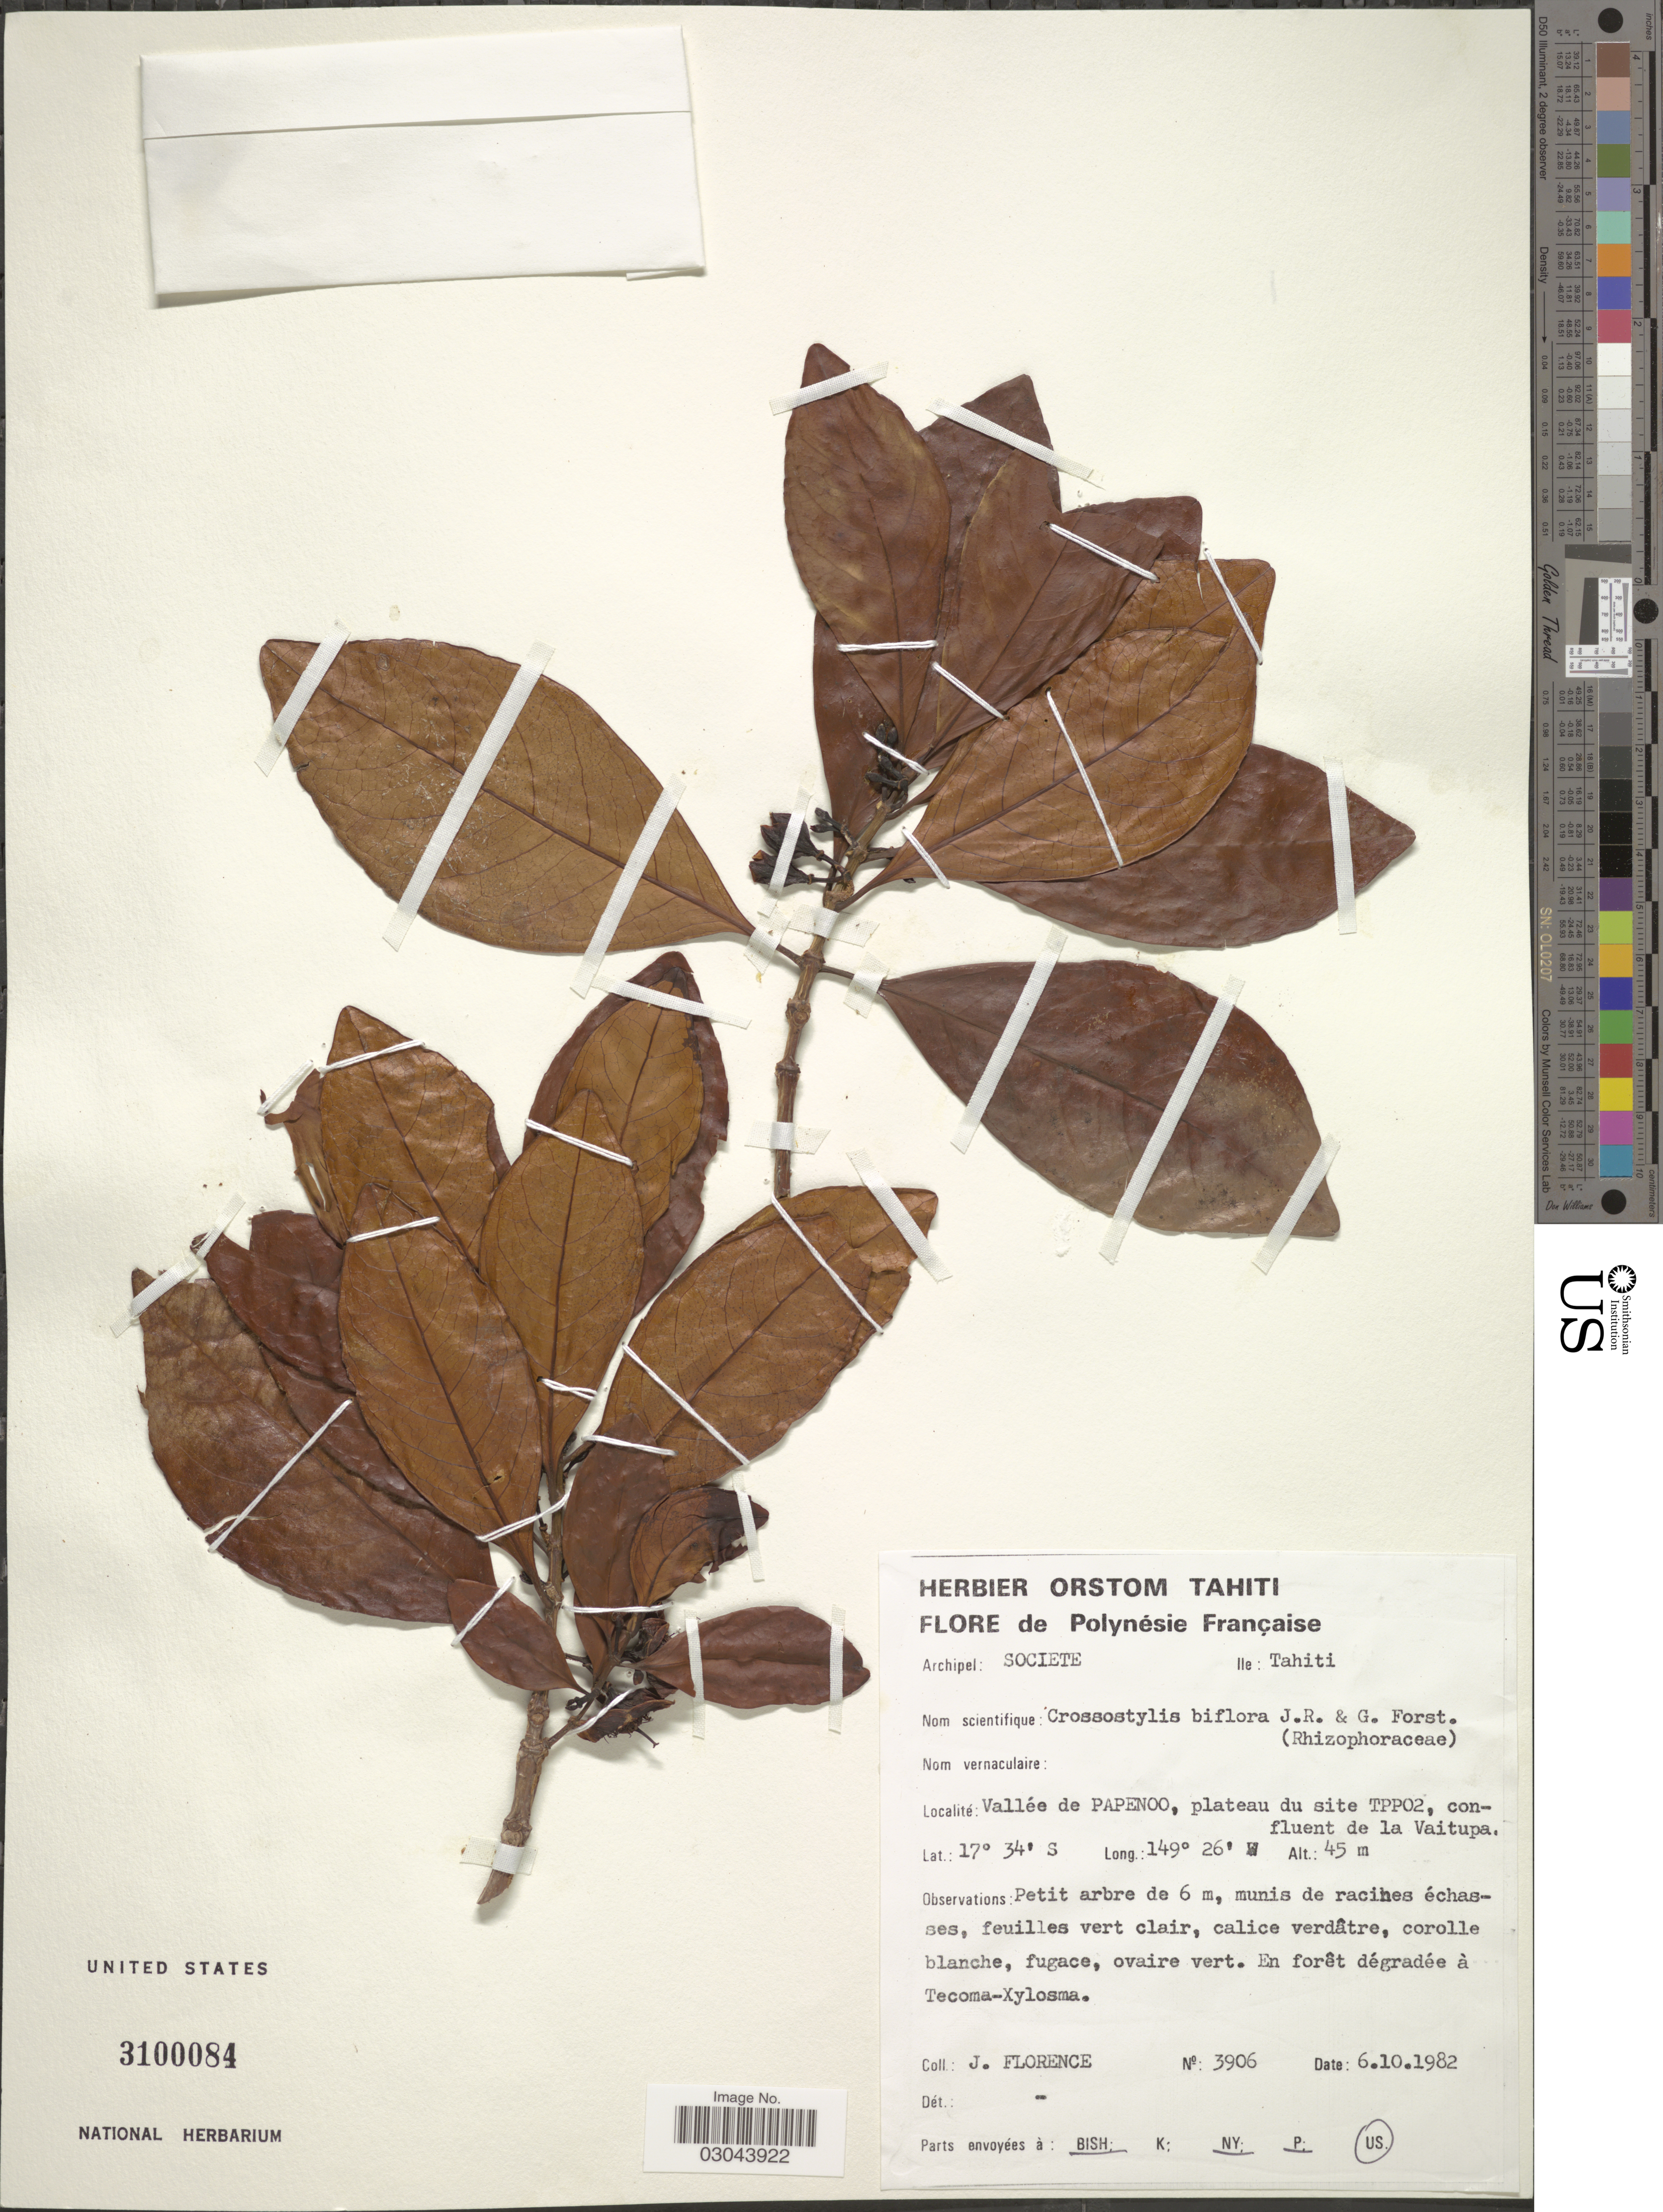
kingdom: Plantae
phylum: Tracheophyta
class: Magnoliopsida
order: Malpighiales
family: Rhizophoraceae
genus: Crossostylis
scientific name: Crossostylis biflora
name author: J.R. Forst. & G. Forst.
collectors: J. Florence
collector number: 3906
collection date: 1982-10-06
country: French Polynesia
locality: Polynésie Française. Archipel: Societe. Ile: Tahiti. Vallée de PAPENOO, plateau du site TPP02, confluent de la Vaitupa.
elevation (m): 45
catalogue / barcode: US 3100084